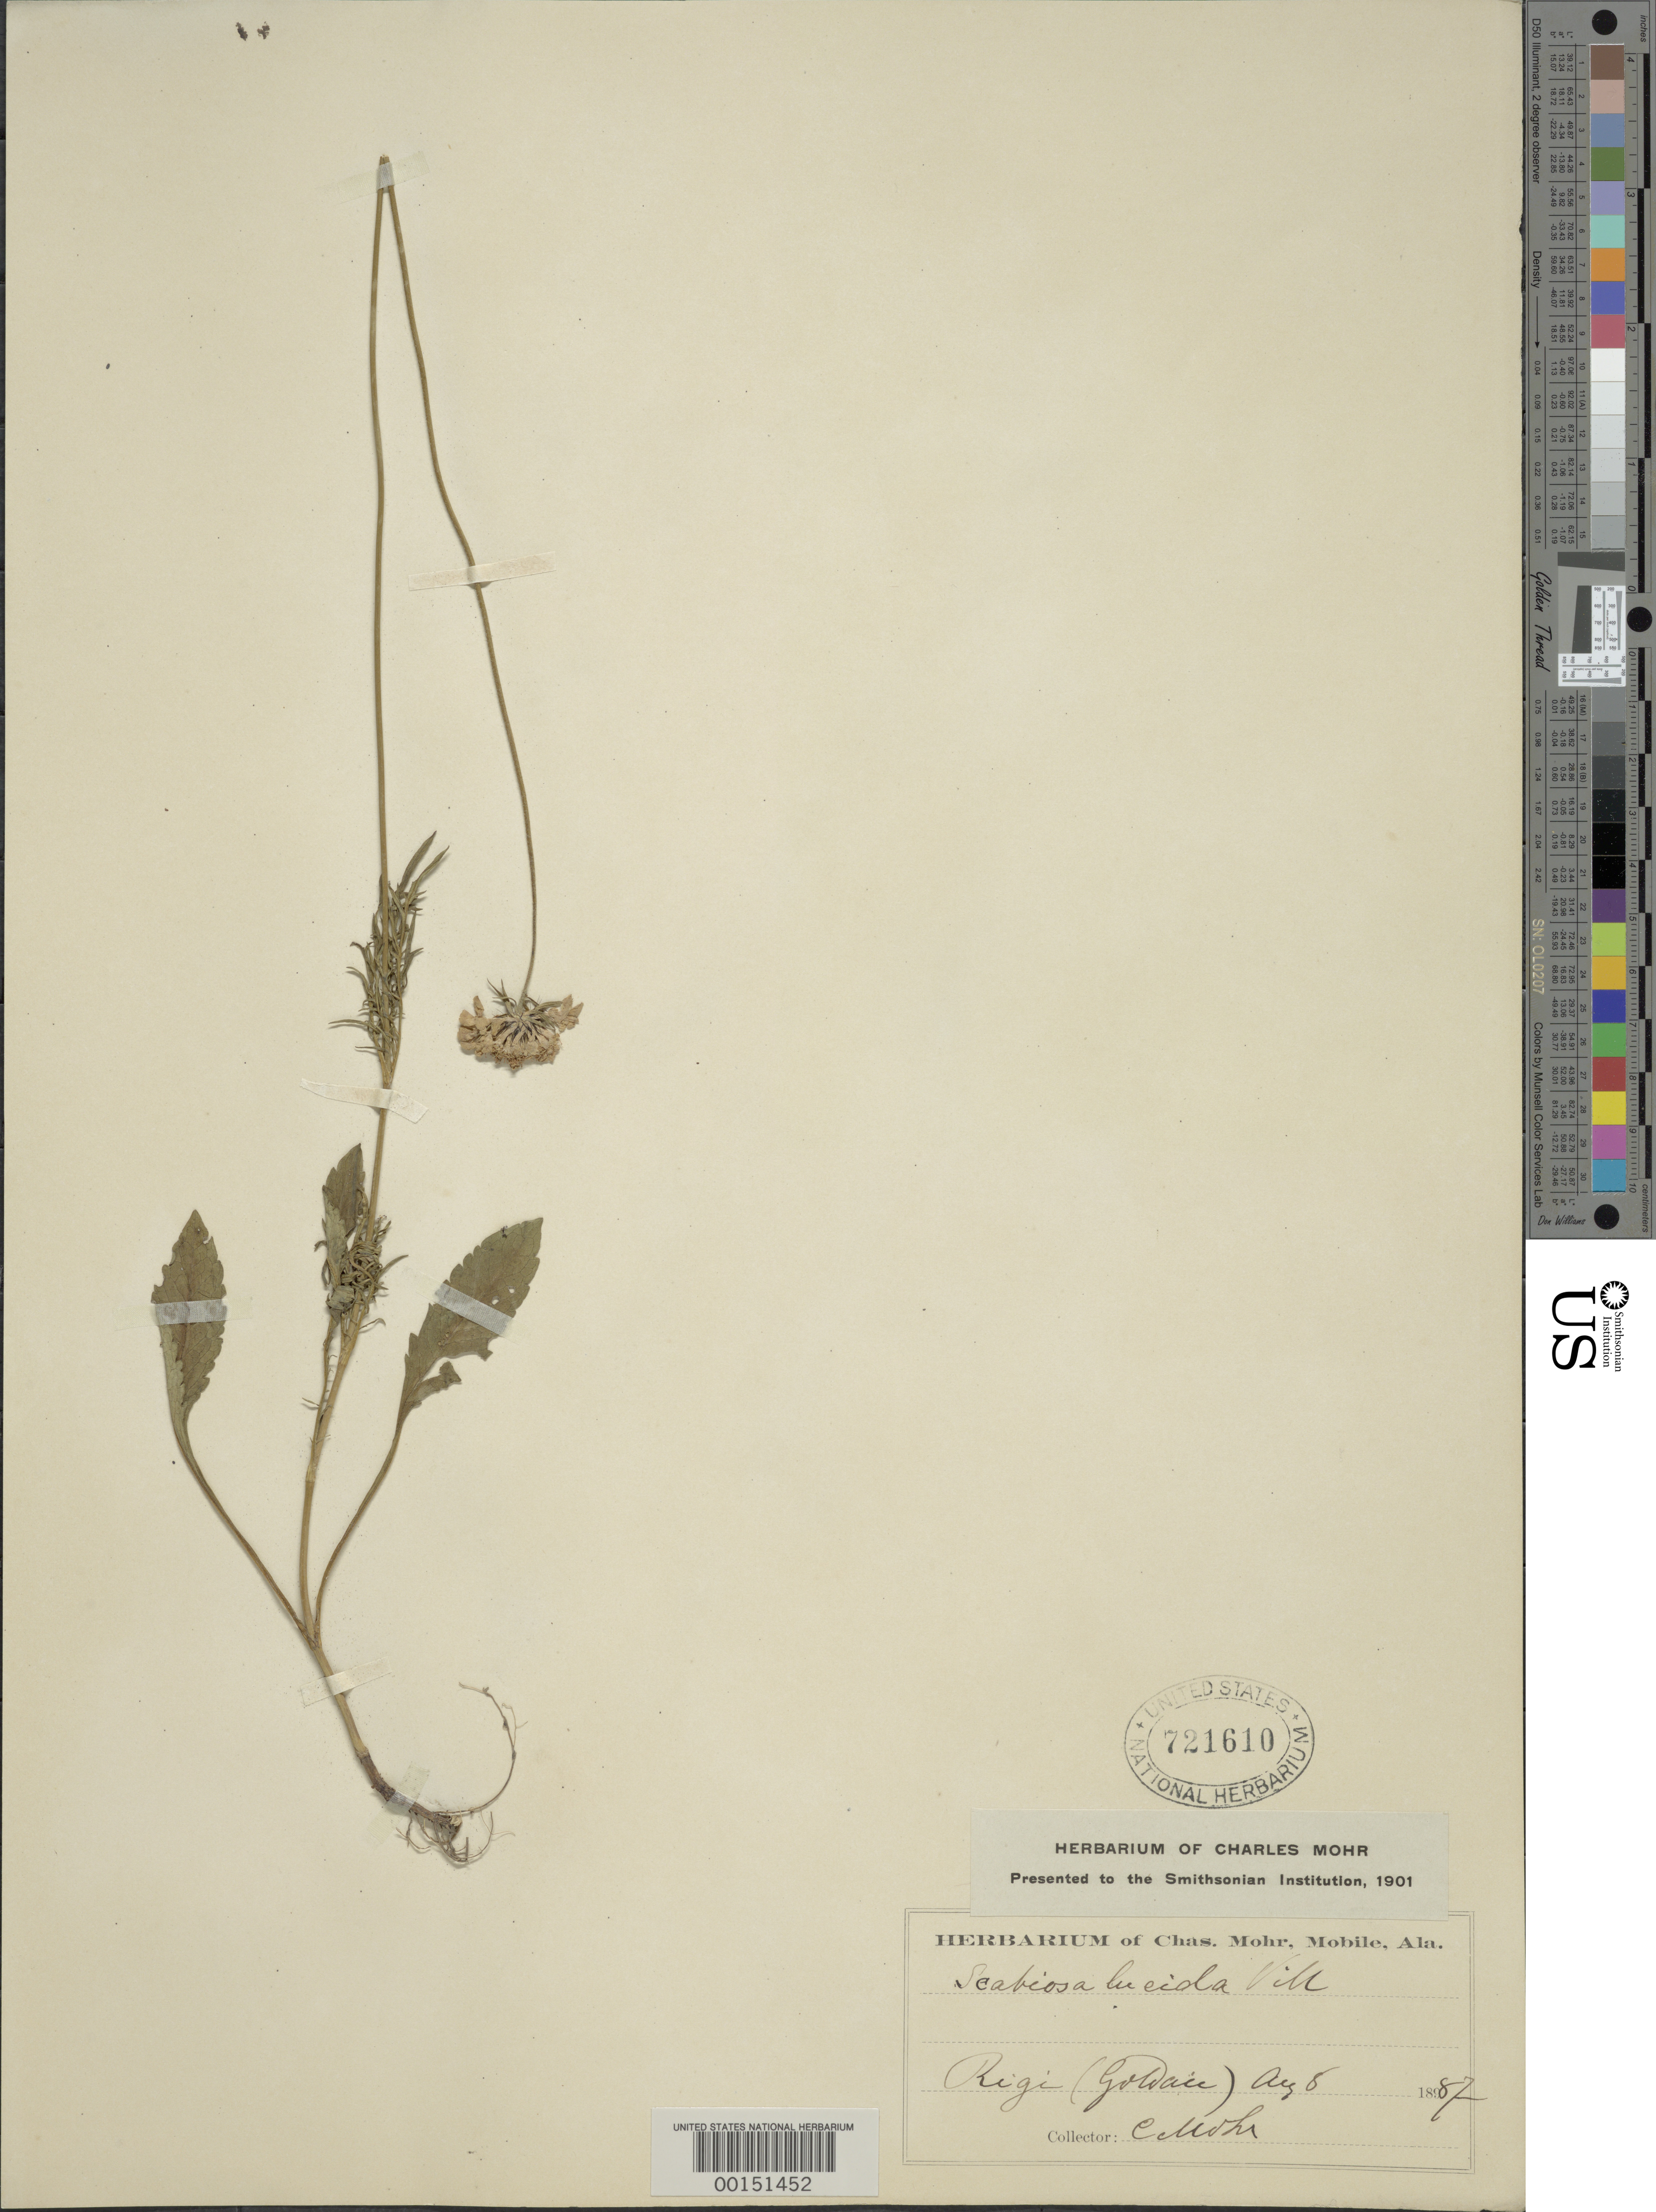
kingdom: Plantae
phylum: Tracheophyta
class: Magnoliopsida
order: Dipsacales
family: Caprifoliaceae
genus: Scabiosa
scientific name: Scabiosa lucida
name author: Vill.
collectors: C. T. Mohr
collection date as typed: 08 Aug 1887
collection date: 1887-08-08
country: France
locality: Rigi, Goldace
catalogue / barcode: US 721610